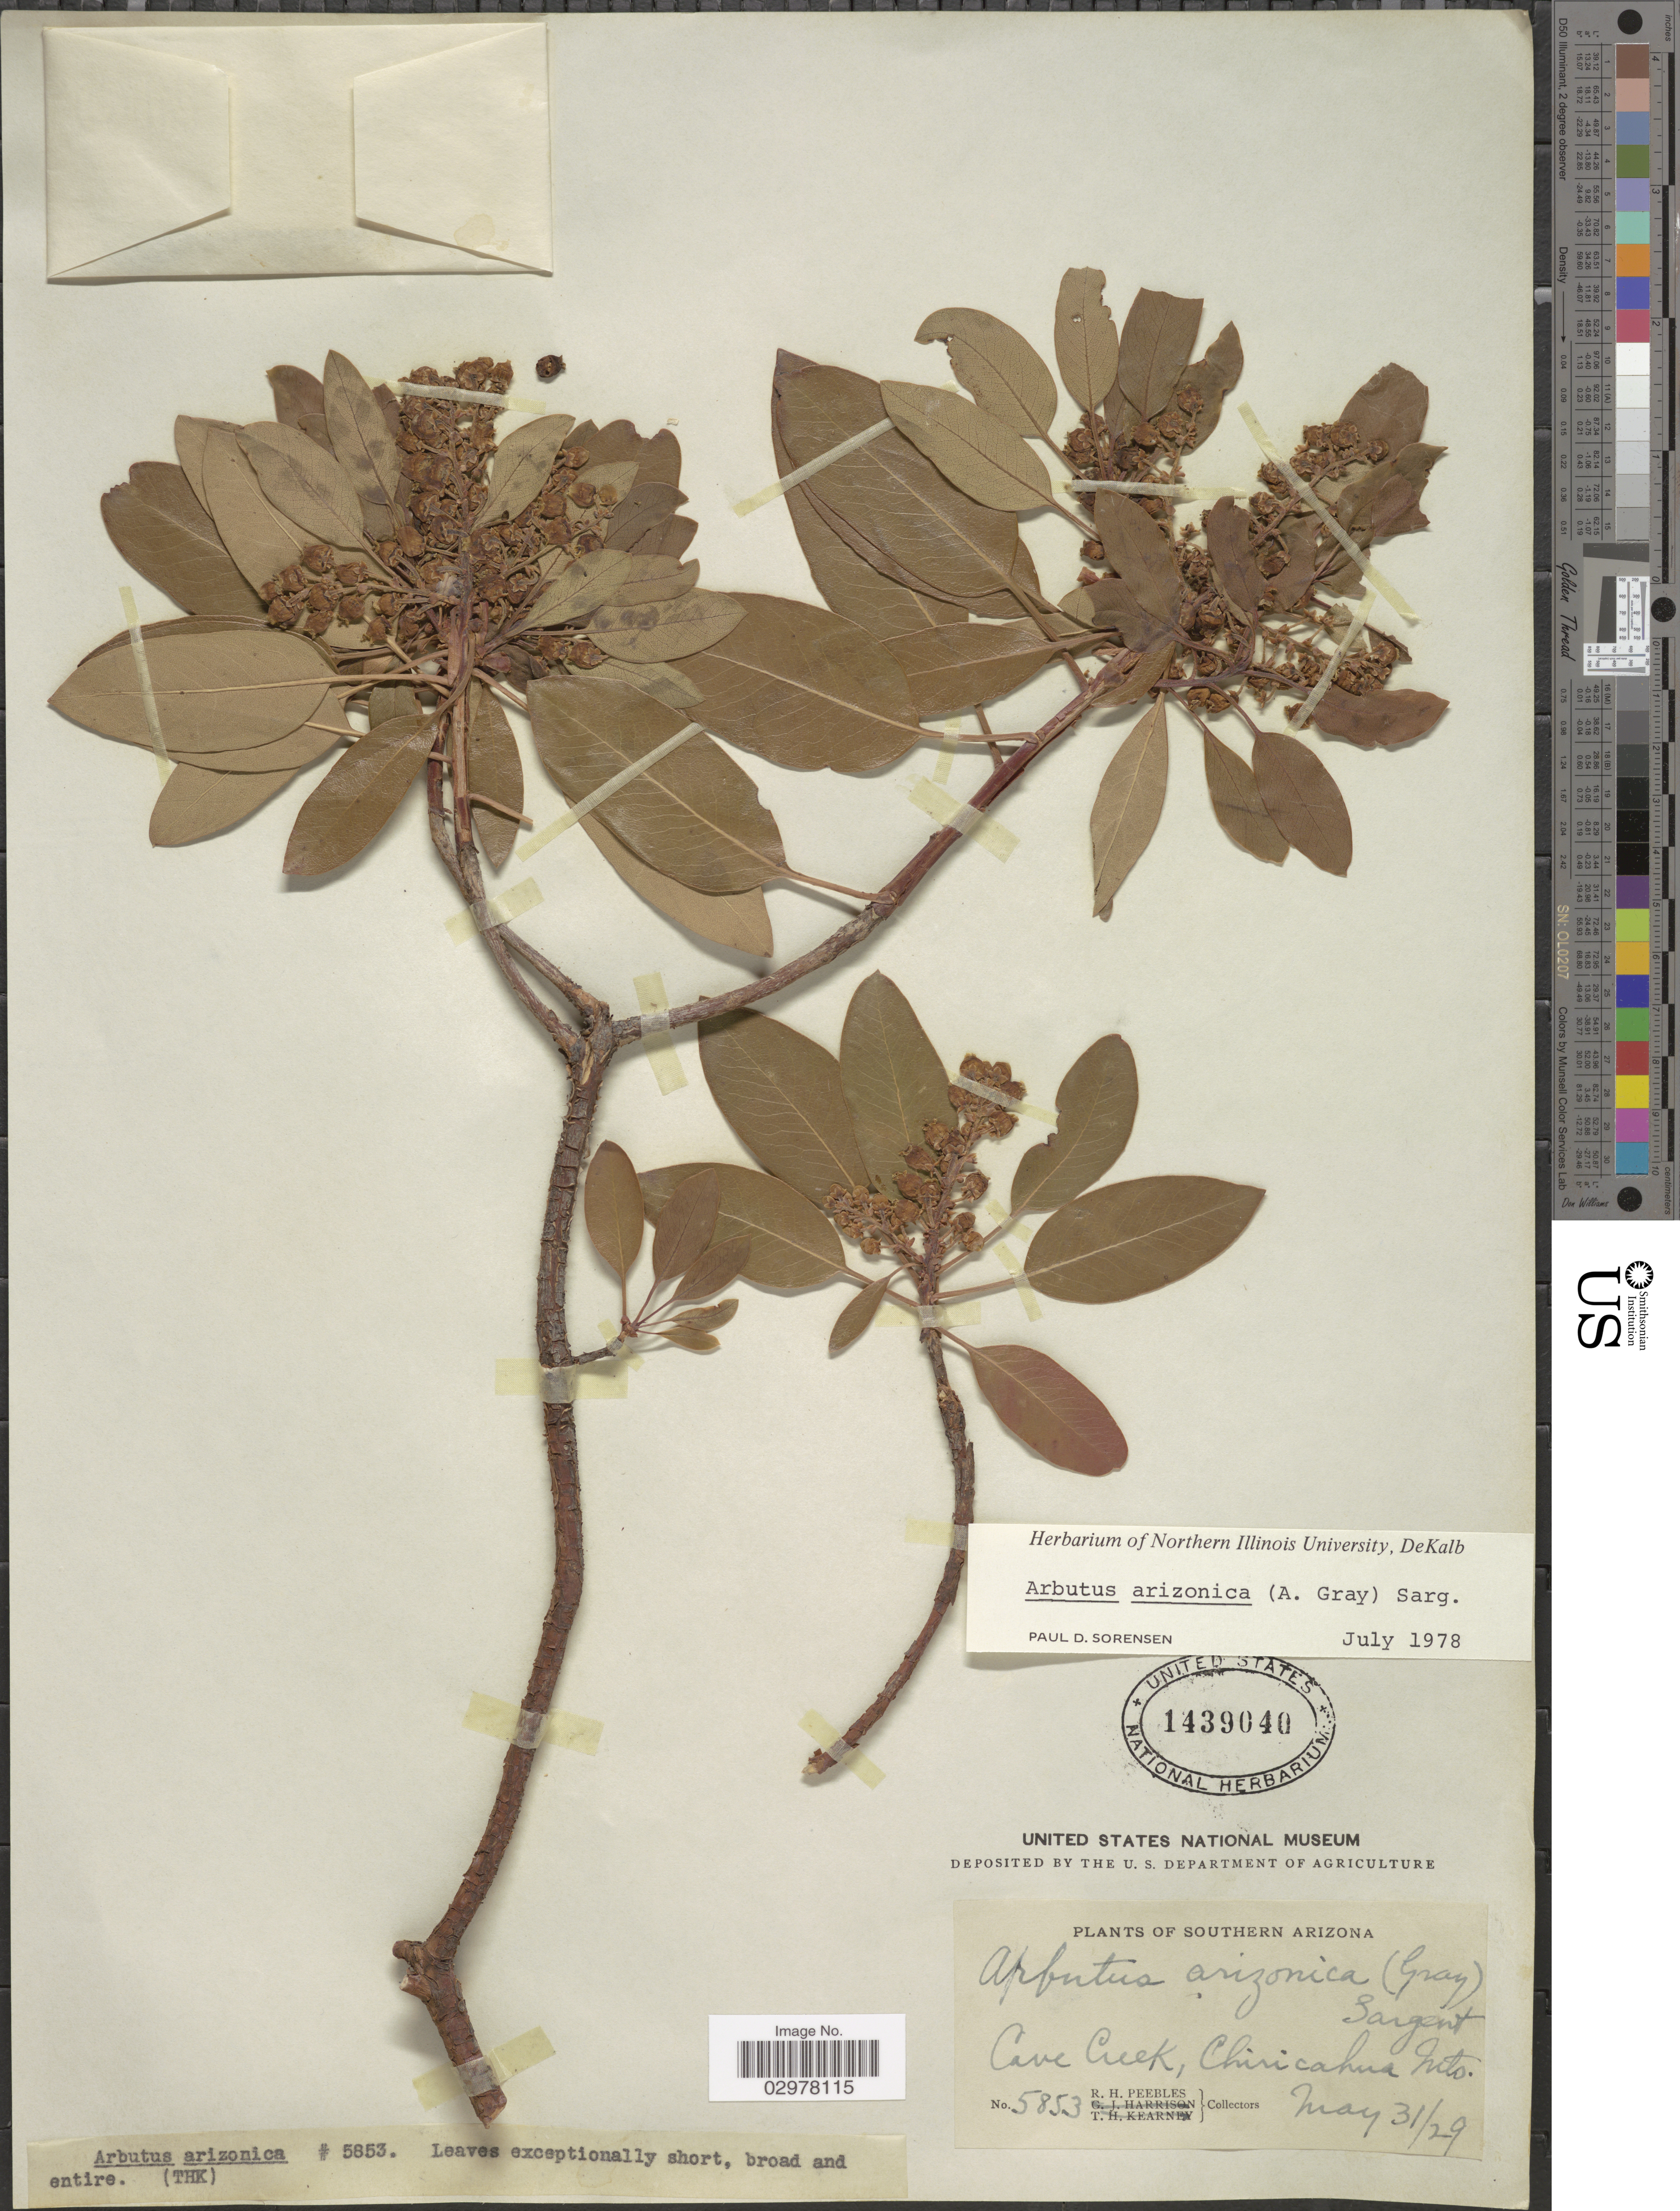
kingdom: Plantae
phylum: Tracheophyta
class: Magnoliopsida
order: Ericales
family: Ericaceae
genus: Arbutus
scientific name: Arbutus arizonica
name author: (A. Gray) Sarg.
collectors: R. H. Peebles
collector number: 5853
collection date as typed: Transcribed d/m/y: 31/5/29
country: United States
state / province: Arizona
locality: Southern Arizona. Cave Creek, Chiricahua Mts.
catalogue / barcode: US 1439040